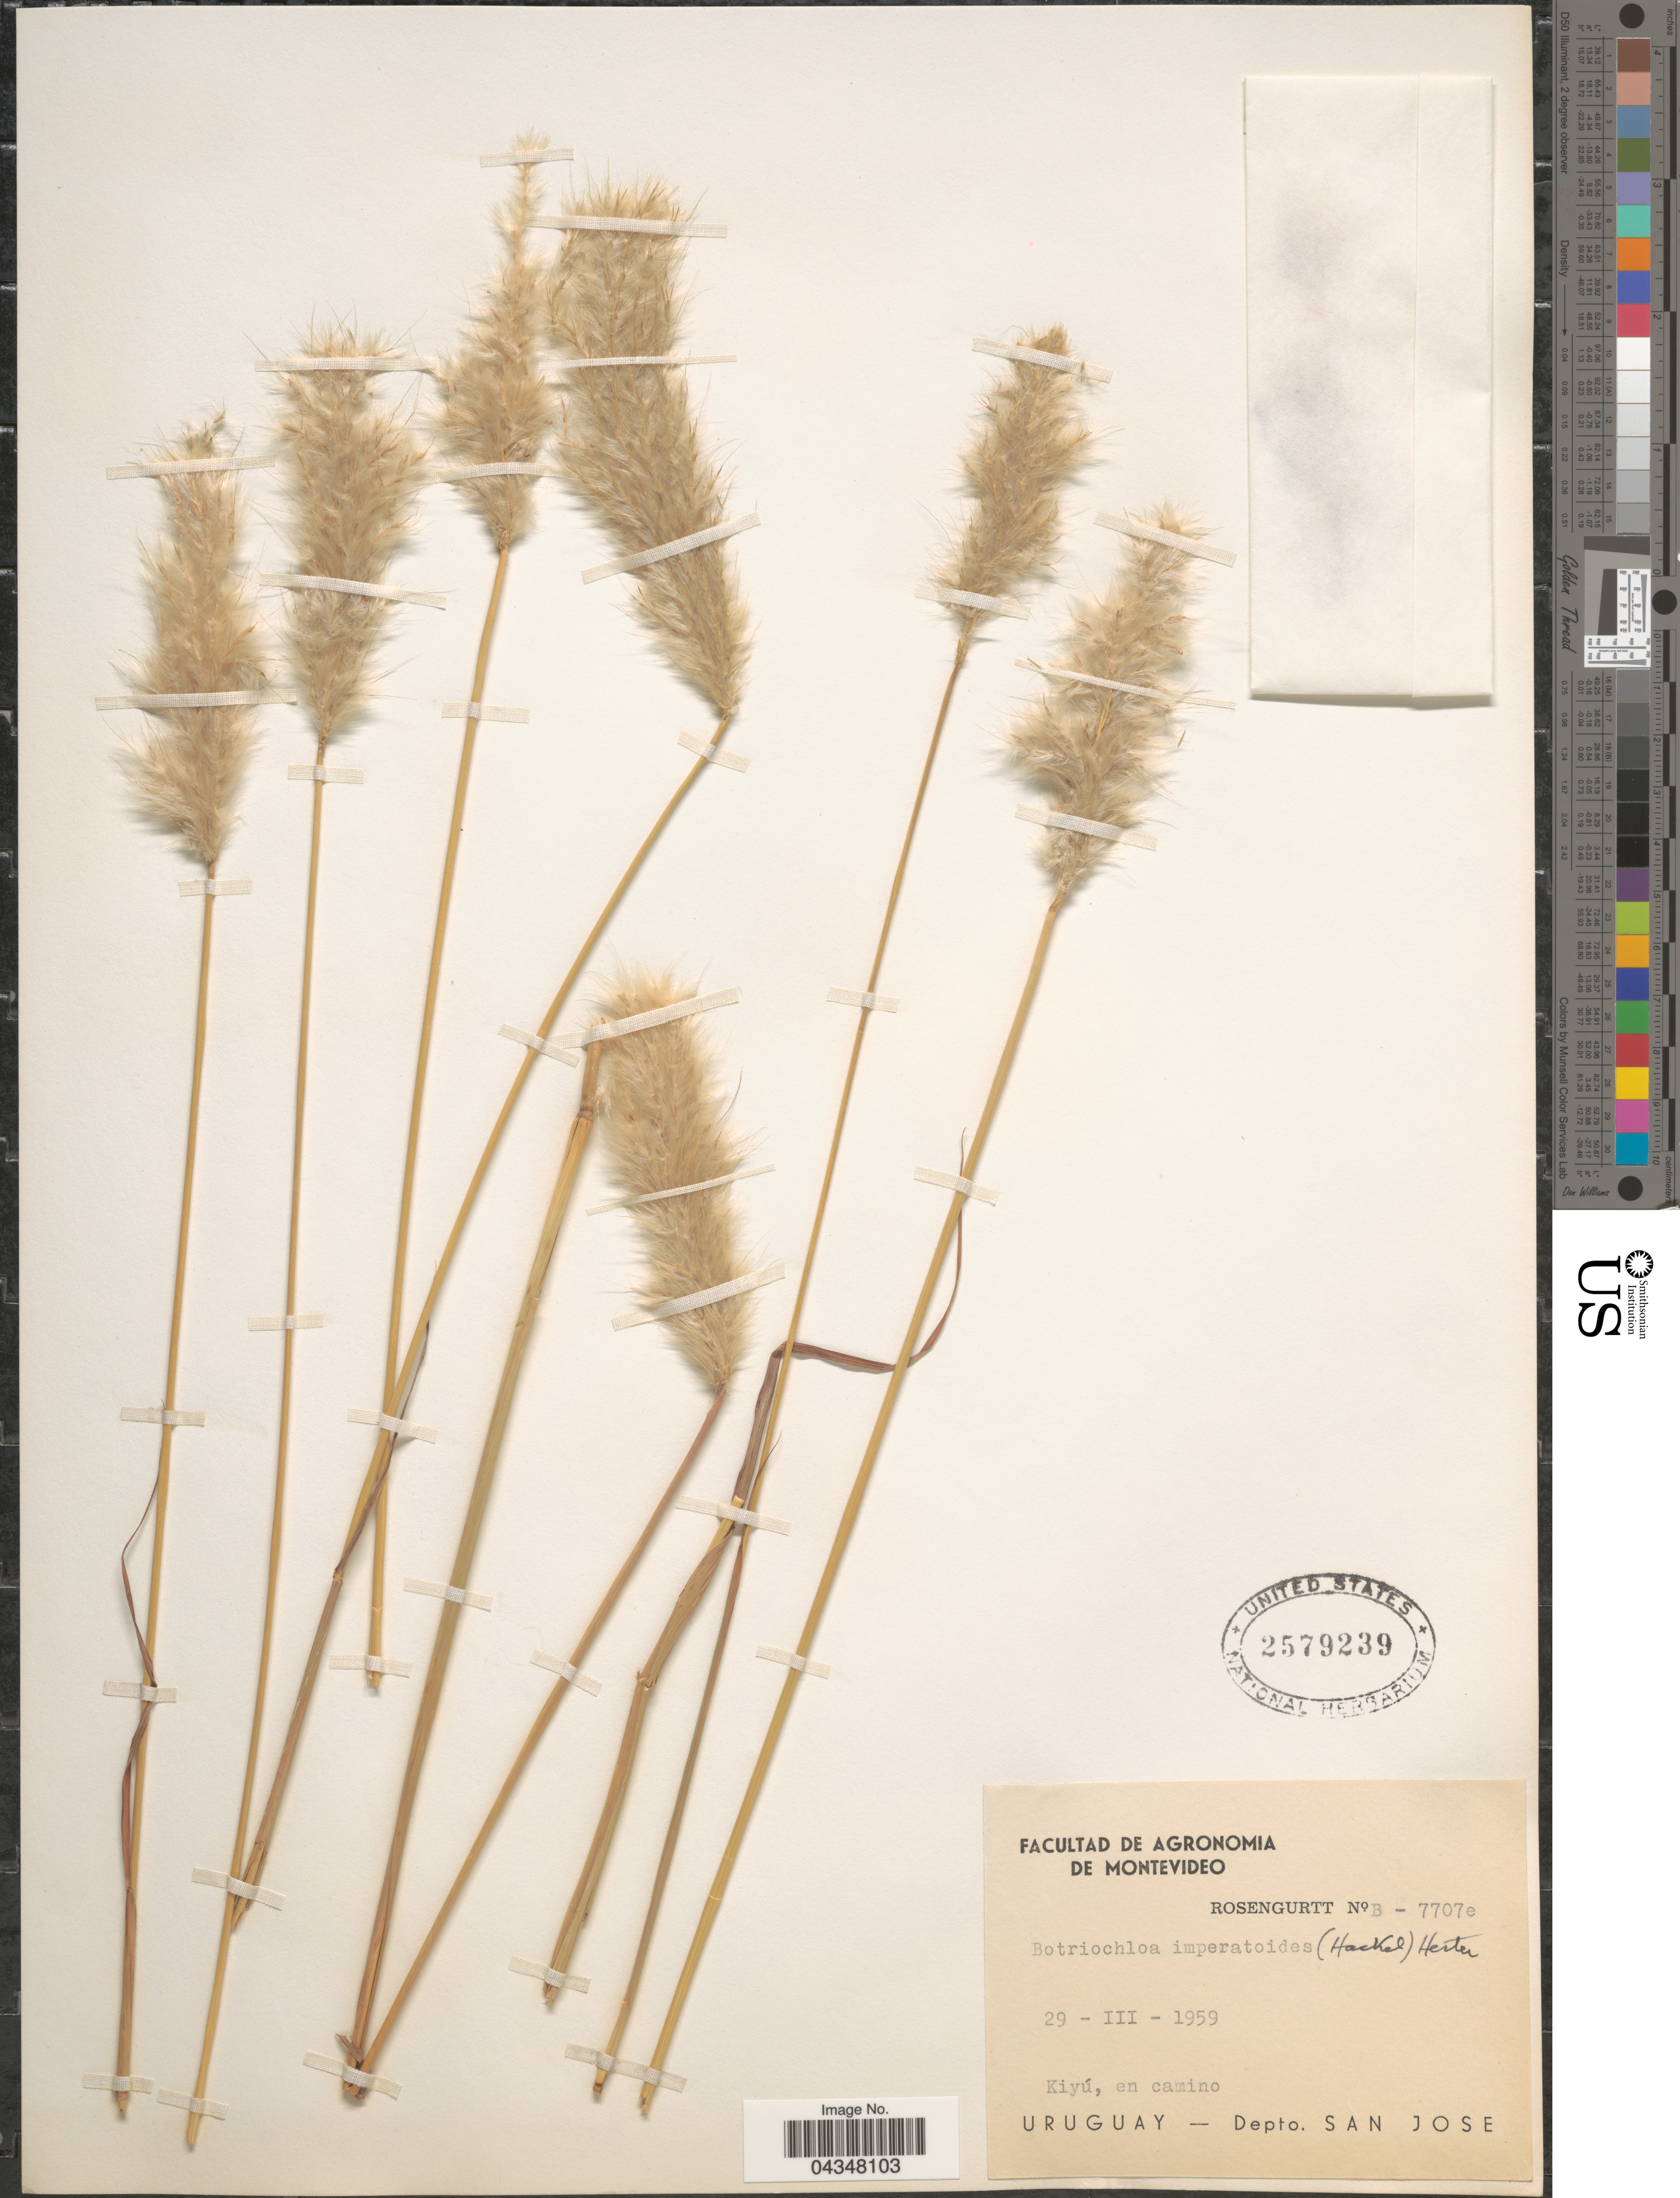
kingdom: Plantae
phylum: Tracheophyta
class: Liliopsida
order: Poales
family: Poaceae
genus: Bothriochloa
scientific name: Bothriochloa imperatoides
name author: (Hack.) Herter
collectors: Rosengurtt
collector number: B-7707e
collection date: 1959-03-29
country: Uruguay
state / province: San Jose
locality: Kiyú, en camino. Depto. San Jose.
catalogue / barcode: US 2579239